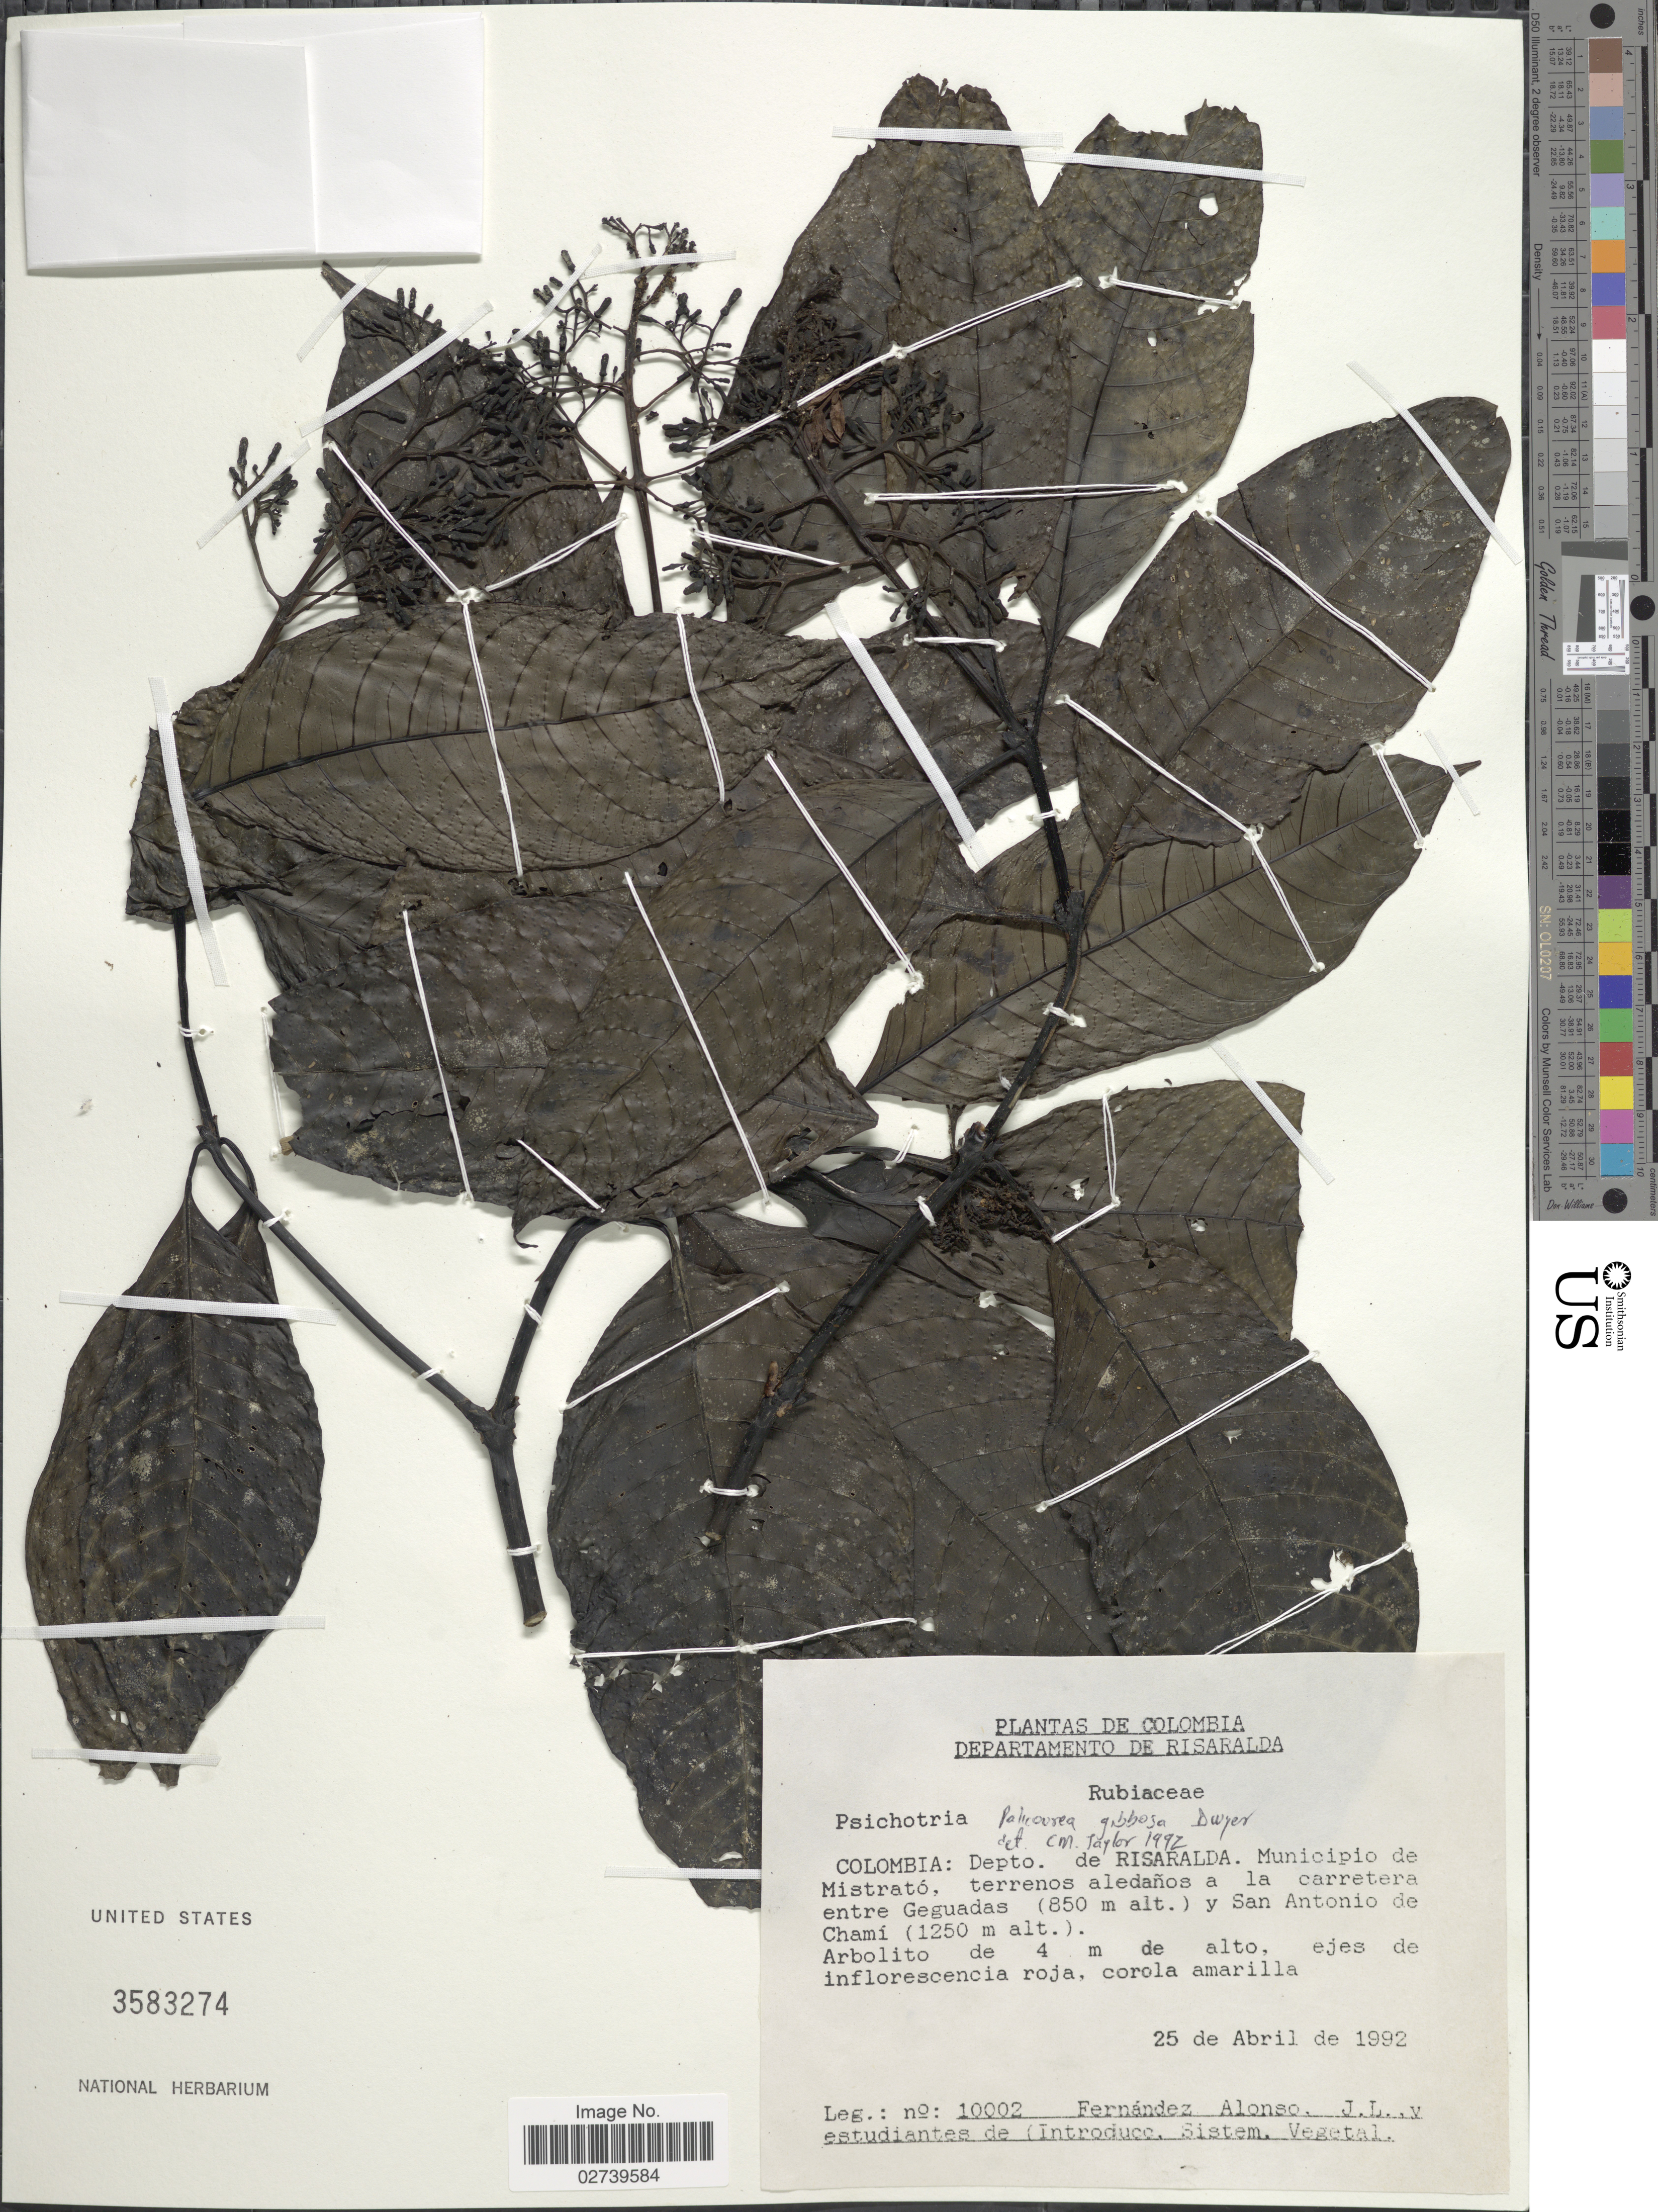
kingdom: Plantae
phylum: Tracheophyta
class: Magnoliopsida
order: Gentianales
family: Rubiaceae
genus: Palicourea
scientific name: Palicourea gibbosa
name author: Dwyer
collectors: J. L. Fernández-Alonso & Estudiantes de Introducc. Sistem. Vegetal.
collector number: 10002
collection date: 1992-04-25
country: Colombia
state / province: Risaralda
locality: Municipio de Mistrato, terrenos aledanos a la carretera entre Geguadas y San Antonio de Chami.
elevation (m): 850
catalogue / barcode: US 3583274